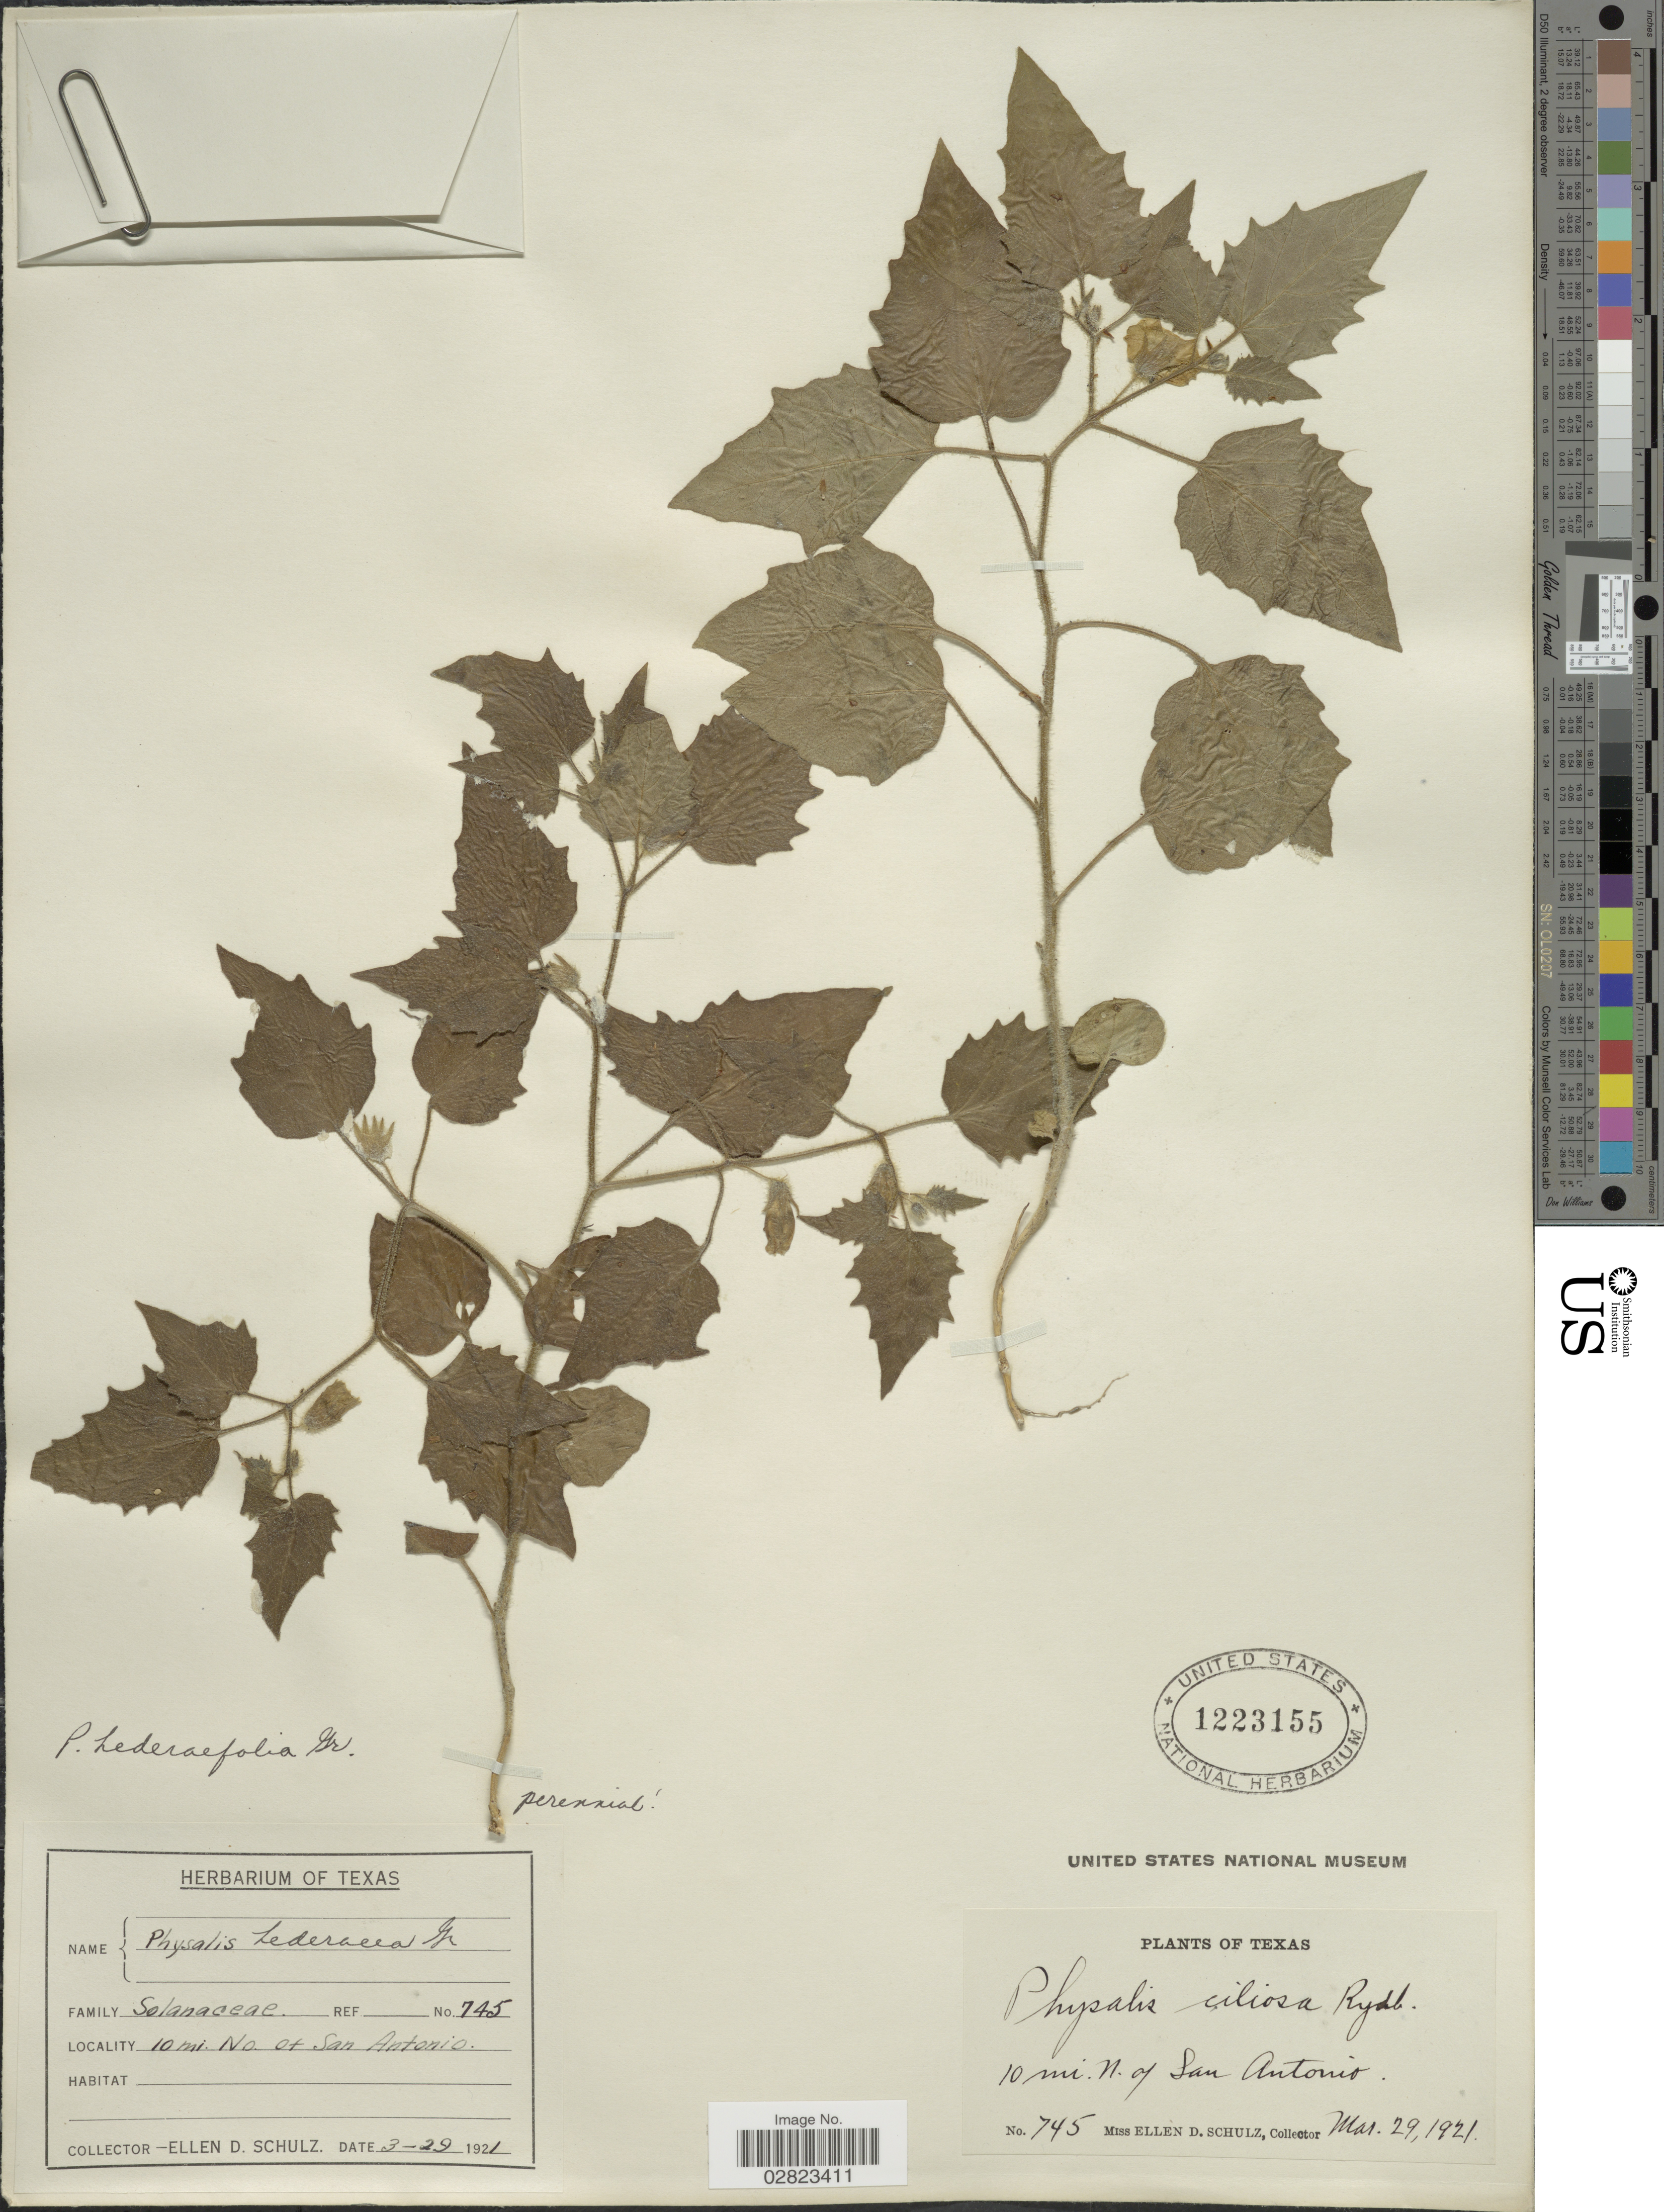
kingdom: Plantae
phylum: Tracheophyta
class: Magnoliopsida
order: Solanales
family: Solanaceae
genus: Physalis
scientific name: Physalis hederifolia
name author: A. Gray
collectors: E. D. Schulz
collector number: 745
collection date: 1921-03-29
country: United States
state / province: Texas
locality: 10 mi. N. of San Antonio.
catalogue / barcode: US 1223155